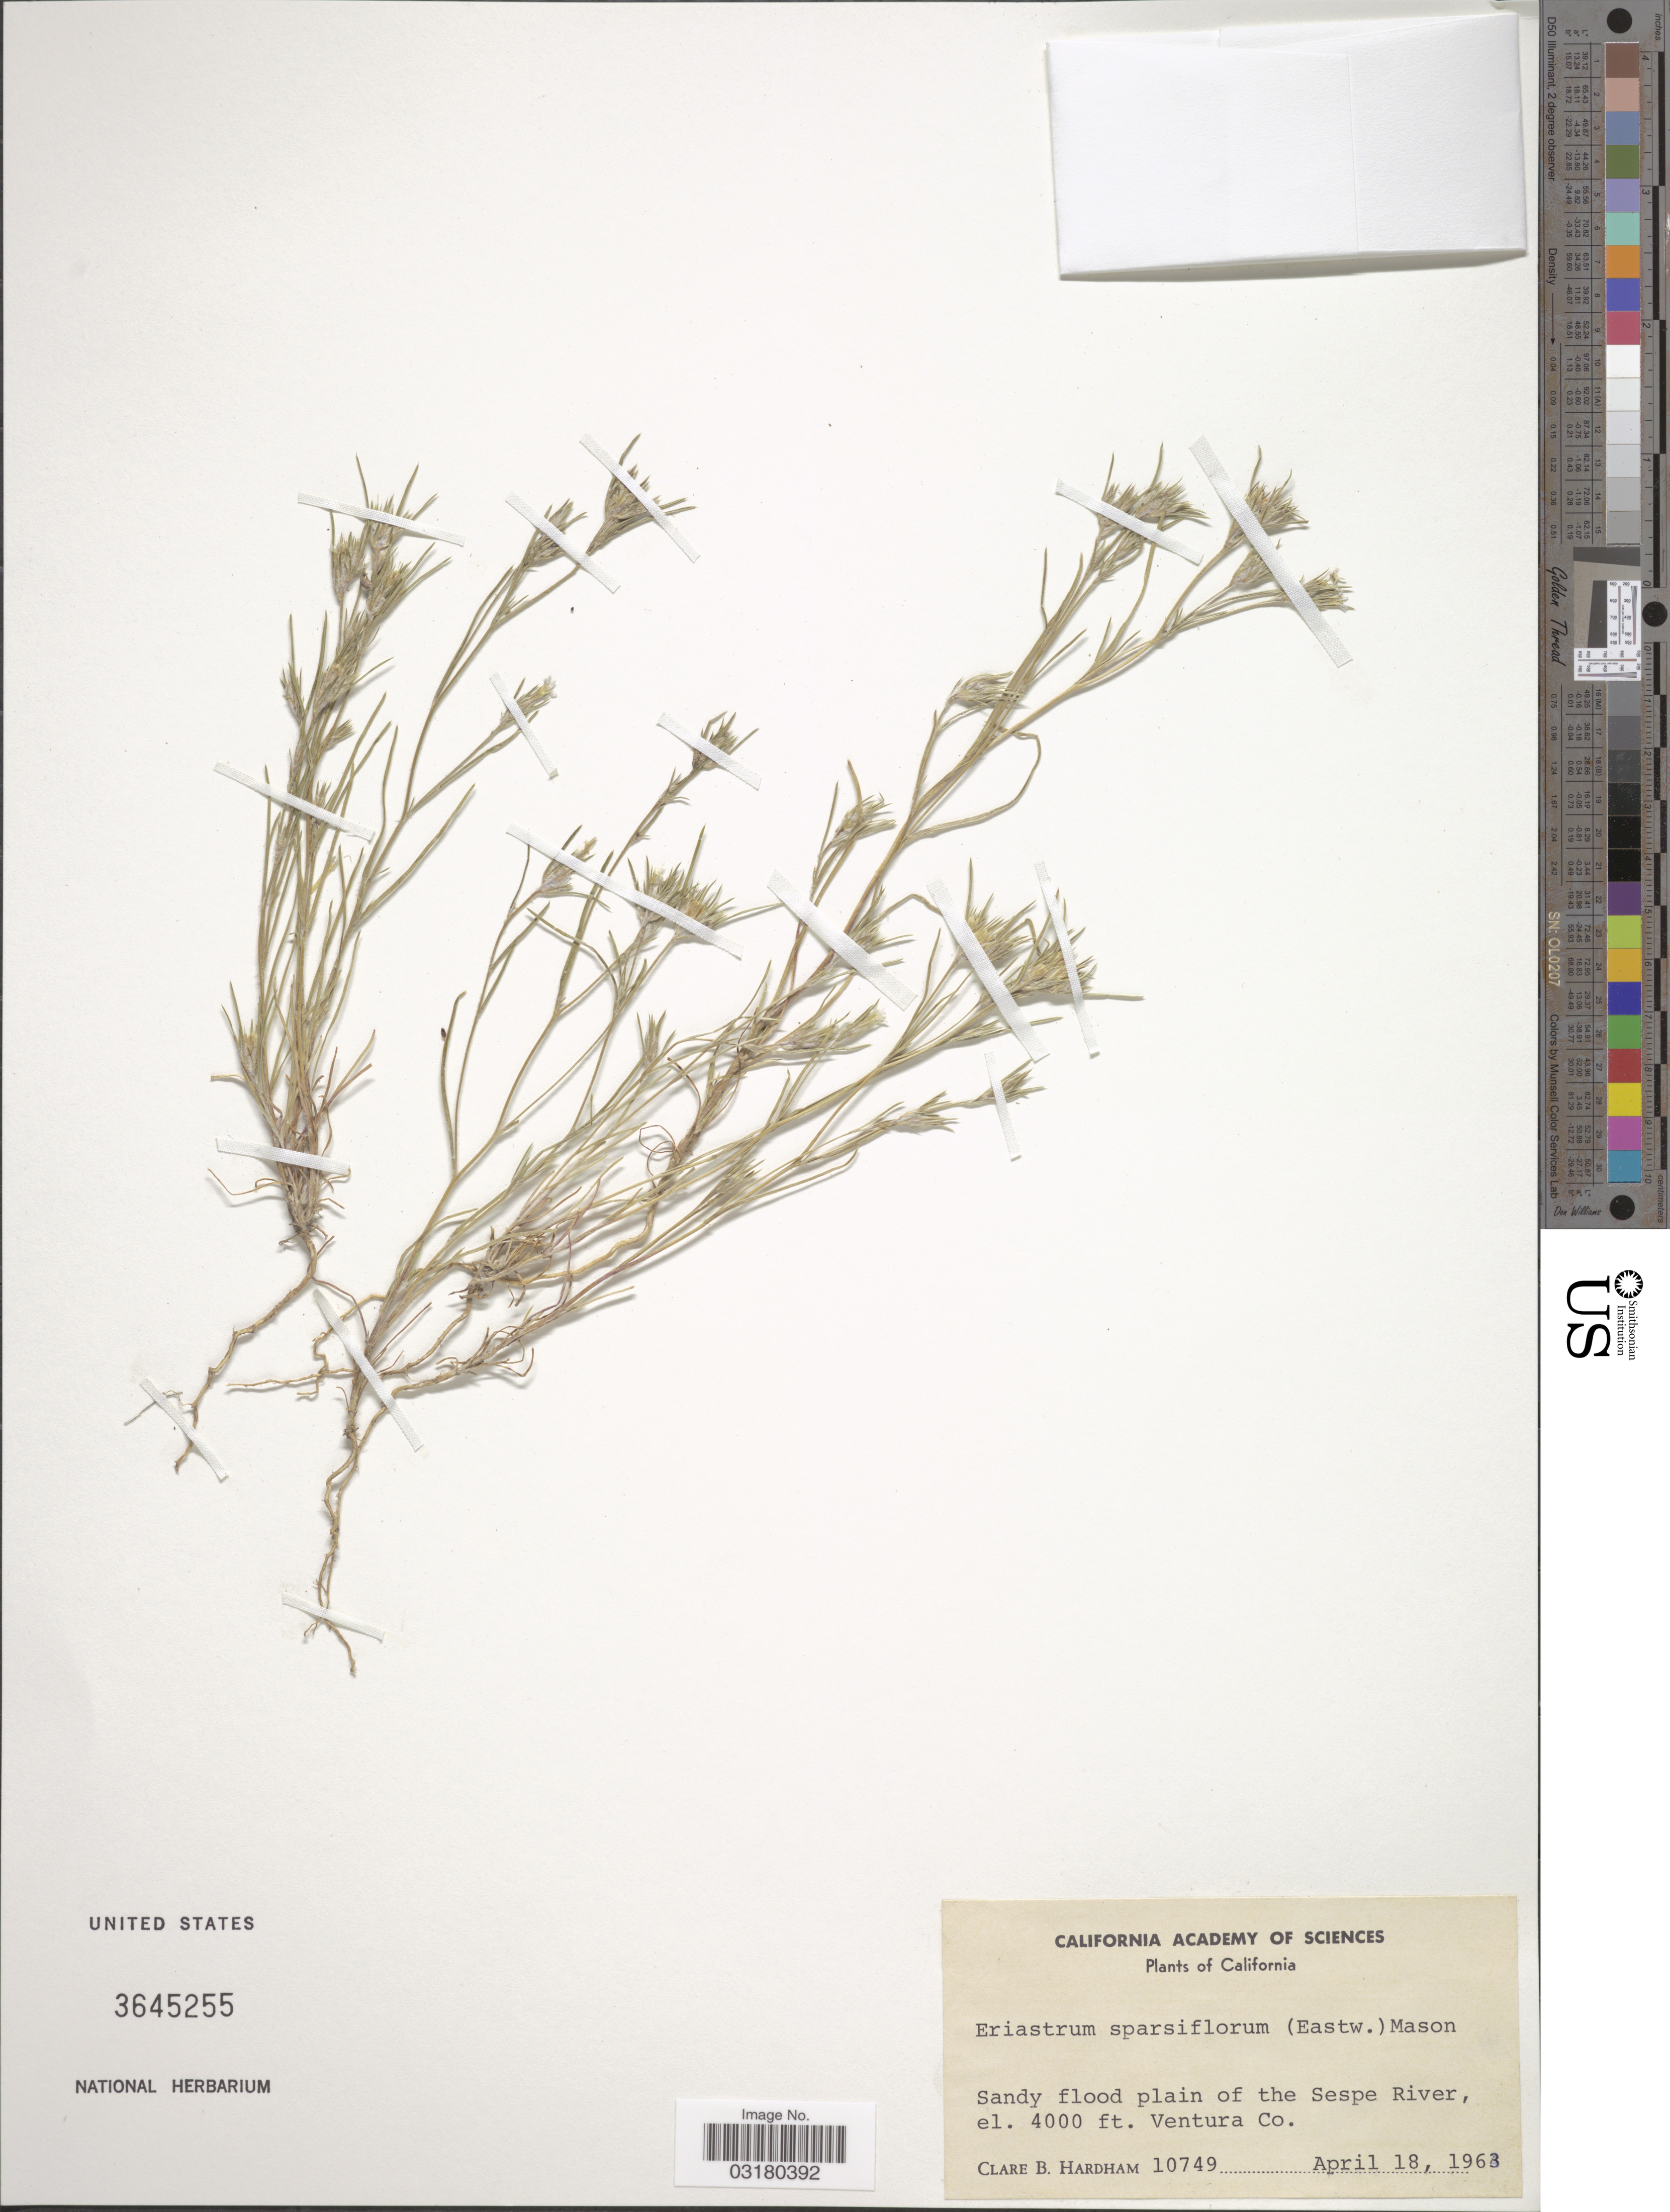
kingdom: Plantae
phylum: Tracheophyta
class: Magnoliopsida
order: Ericales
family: Polemoniaceae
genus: Eriastrum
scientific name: Eriastrum sparsiflorum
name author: (Eastw.) H. Mason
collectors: C. Hardham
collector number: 10749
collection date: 1963-04-18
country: United States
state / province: California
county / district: Ventura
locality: Sandy flood plain of the Sespe River. Ventura Co.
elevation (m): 1219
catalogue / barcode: US 3645255